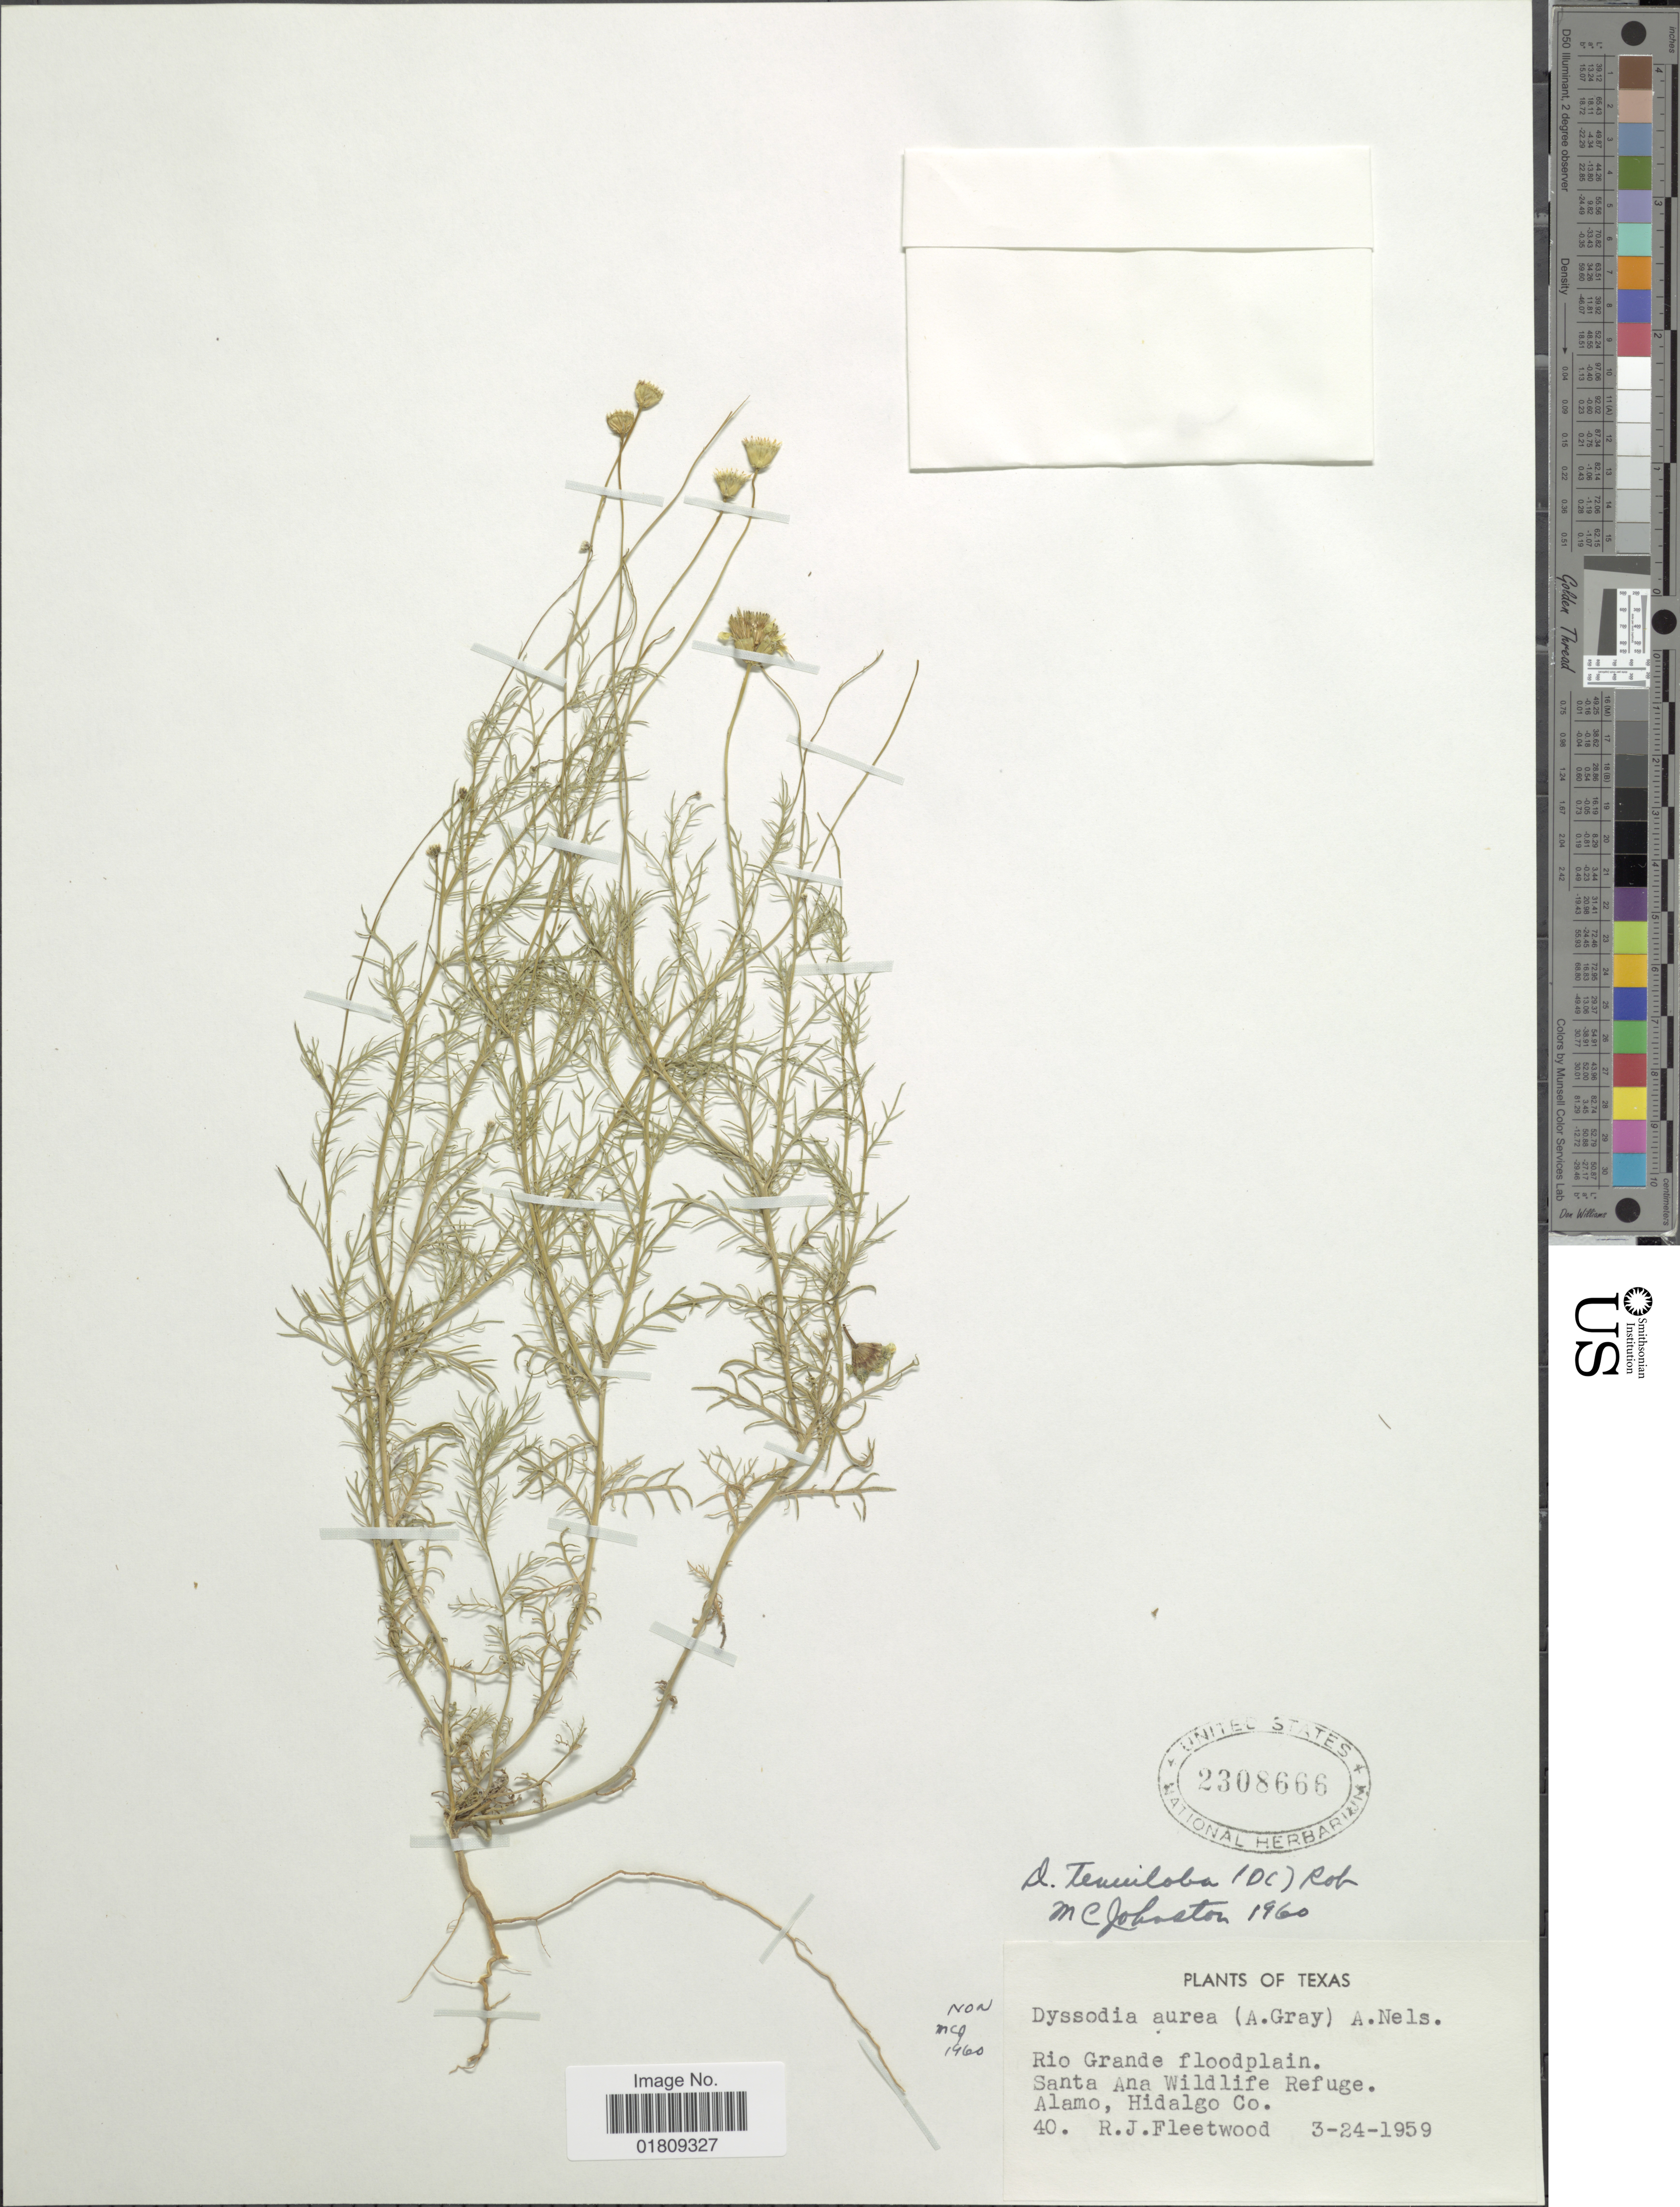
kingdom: Plantae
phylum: Tracheophyta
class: Magnoliopsida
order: Asterales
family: Asteraceae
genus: Dyssodia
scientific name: Dyssodia myriophylla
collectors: R. J. Fleetwood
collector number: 40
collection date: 1959-03-24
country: United States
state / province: Texas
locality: Rio Grande floodplain, Santa Ana Wildlife Refuge, Alamo, Hidalgo Co.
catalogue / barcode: US 2308666